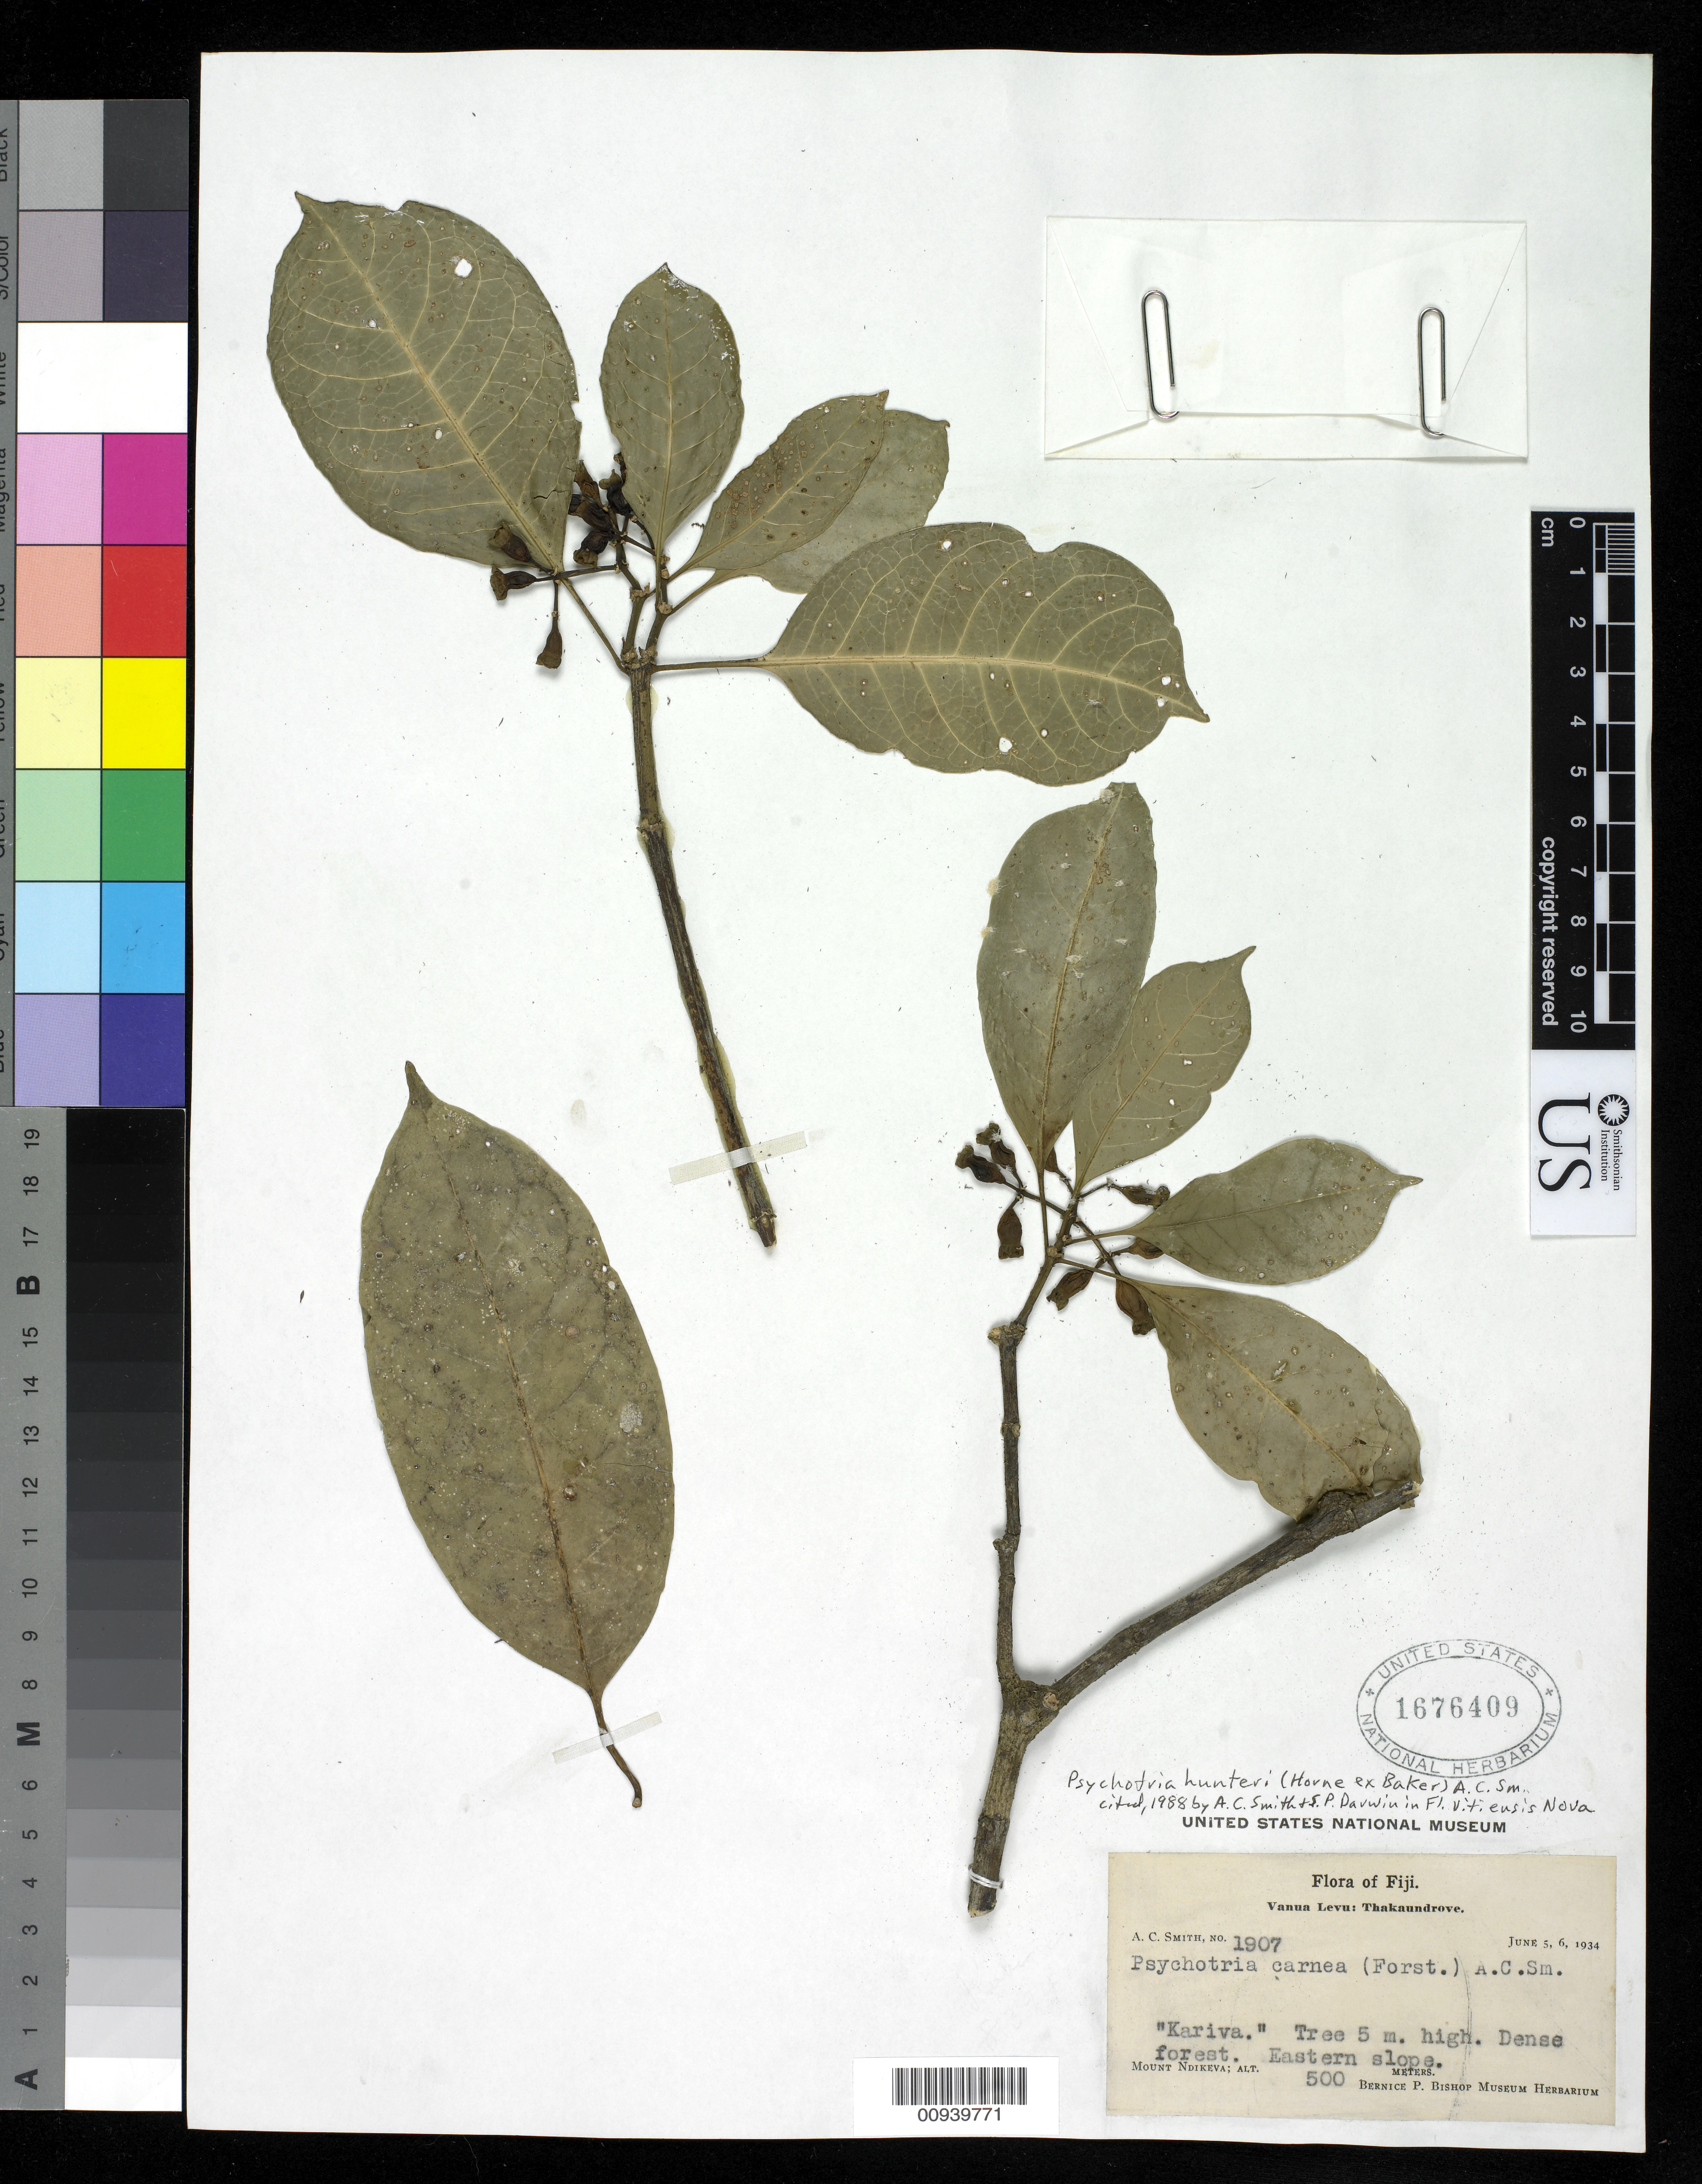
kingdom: Plantae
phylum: Tracheophyta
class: Magnoliopsida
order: Gentianales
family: Rubiaceae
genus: Psychotria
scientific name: Psychotria hunteri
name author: (Horne ex Baker) A.C. Sm.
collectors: C. A. Smith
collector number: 1907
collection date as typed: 05 Jun 1934 and 06 Jun 1934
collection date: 1934-06-05,1934-06-06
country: Fiji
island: Vanua Levu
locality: Thakaundrove. Mount Kdikeva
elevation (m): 500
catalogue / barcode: US 1676409